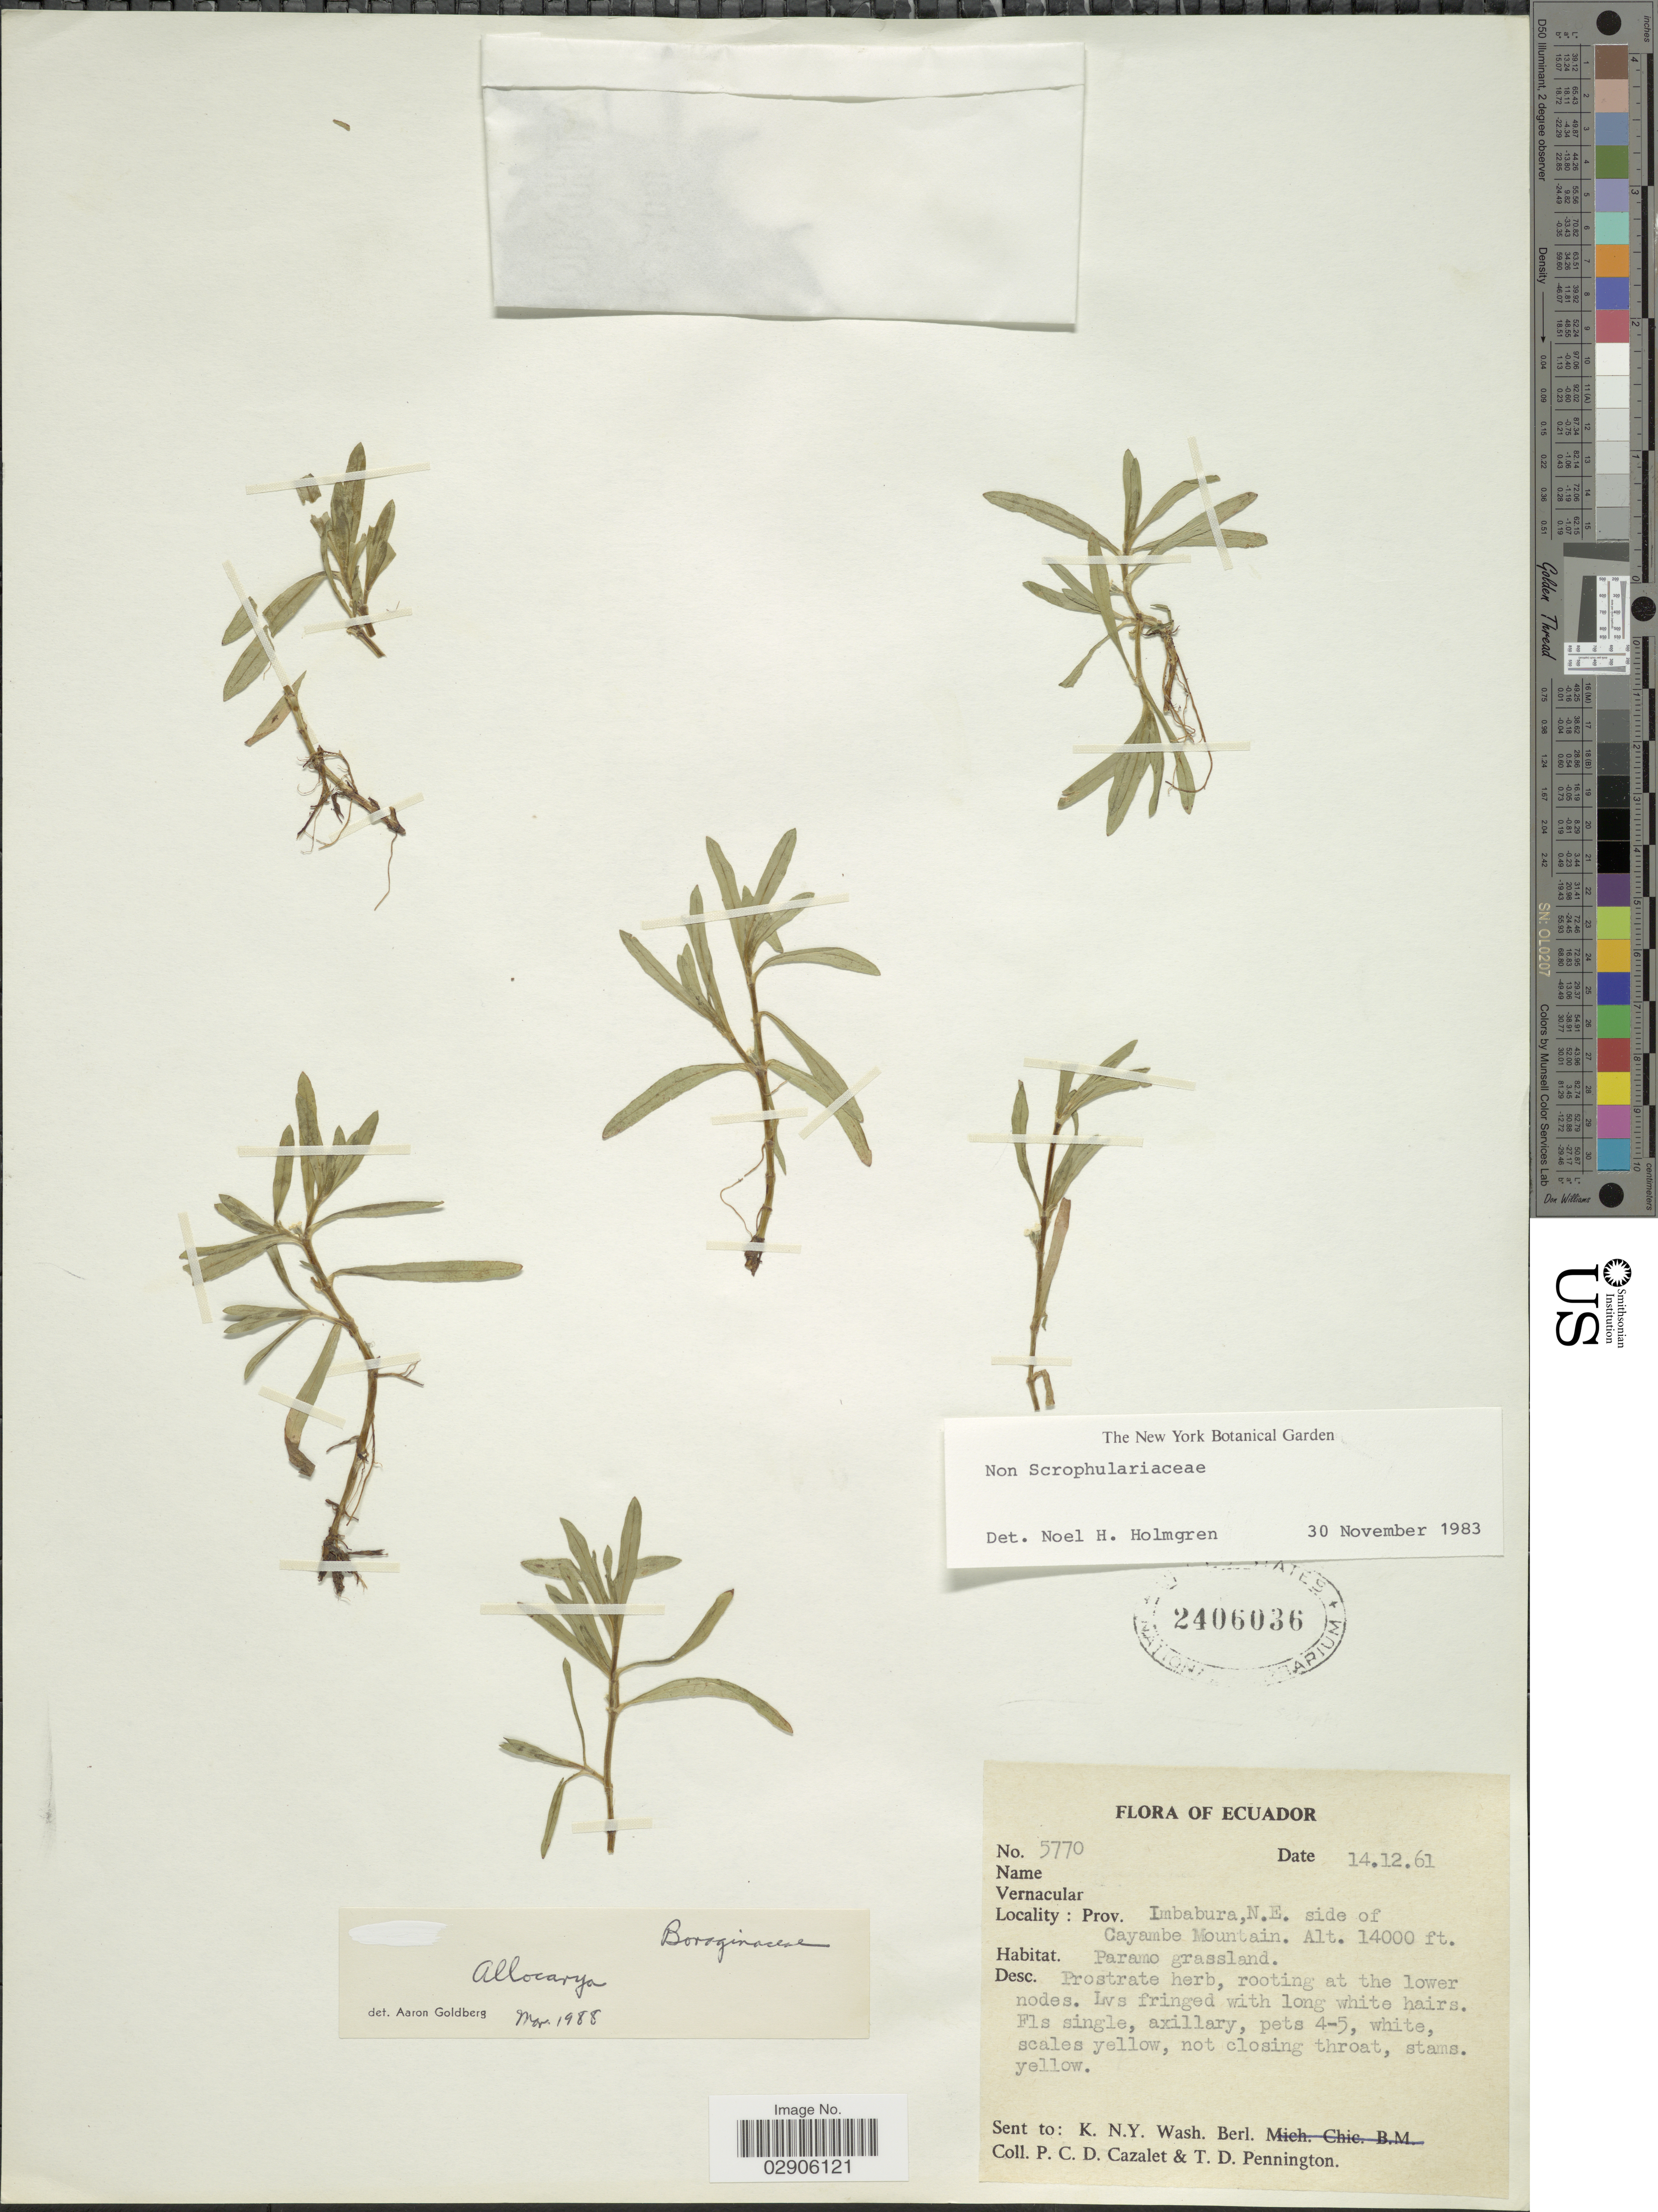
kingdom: Plantae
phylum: Tracheophyta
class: Magnoliopsida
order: Boraginales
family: Boraginaceae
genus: Plagiobothrys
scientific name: Plagiobothrys sp.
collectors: P. C. D. Cazalet & T. D. Pennington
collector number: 5770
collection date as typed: Transcribed d/m/y: 14/12/61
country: Ecuador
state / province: Imbabura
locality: Prov. Imbabura, N.E. side of Cayambe Mountain.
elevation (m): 4267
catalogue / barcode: US 2406036